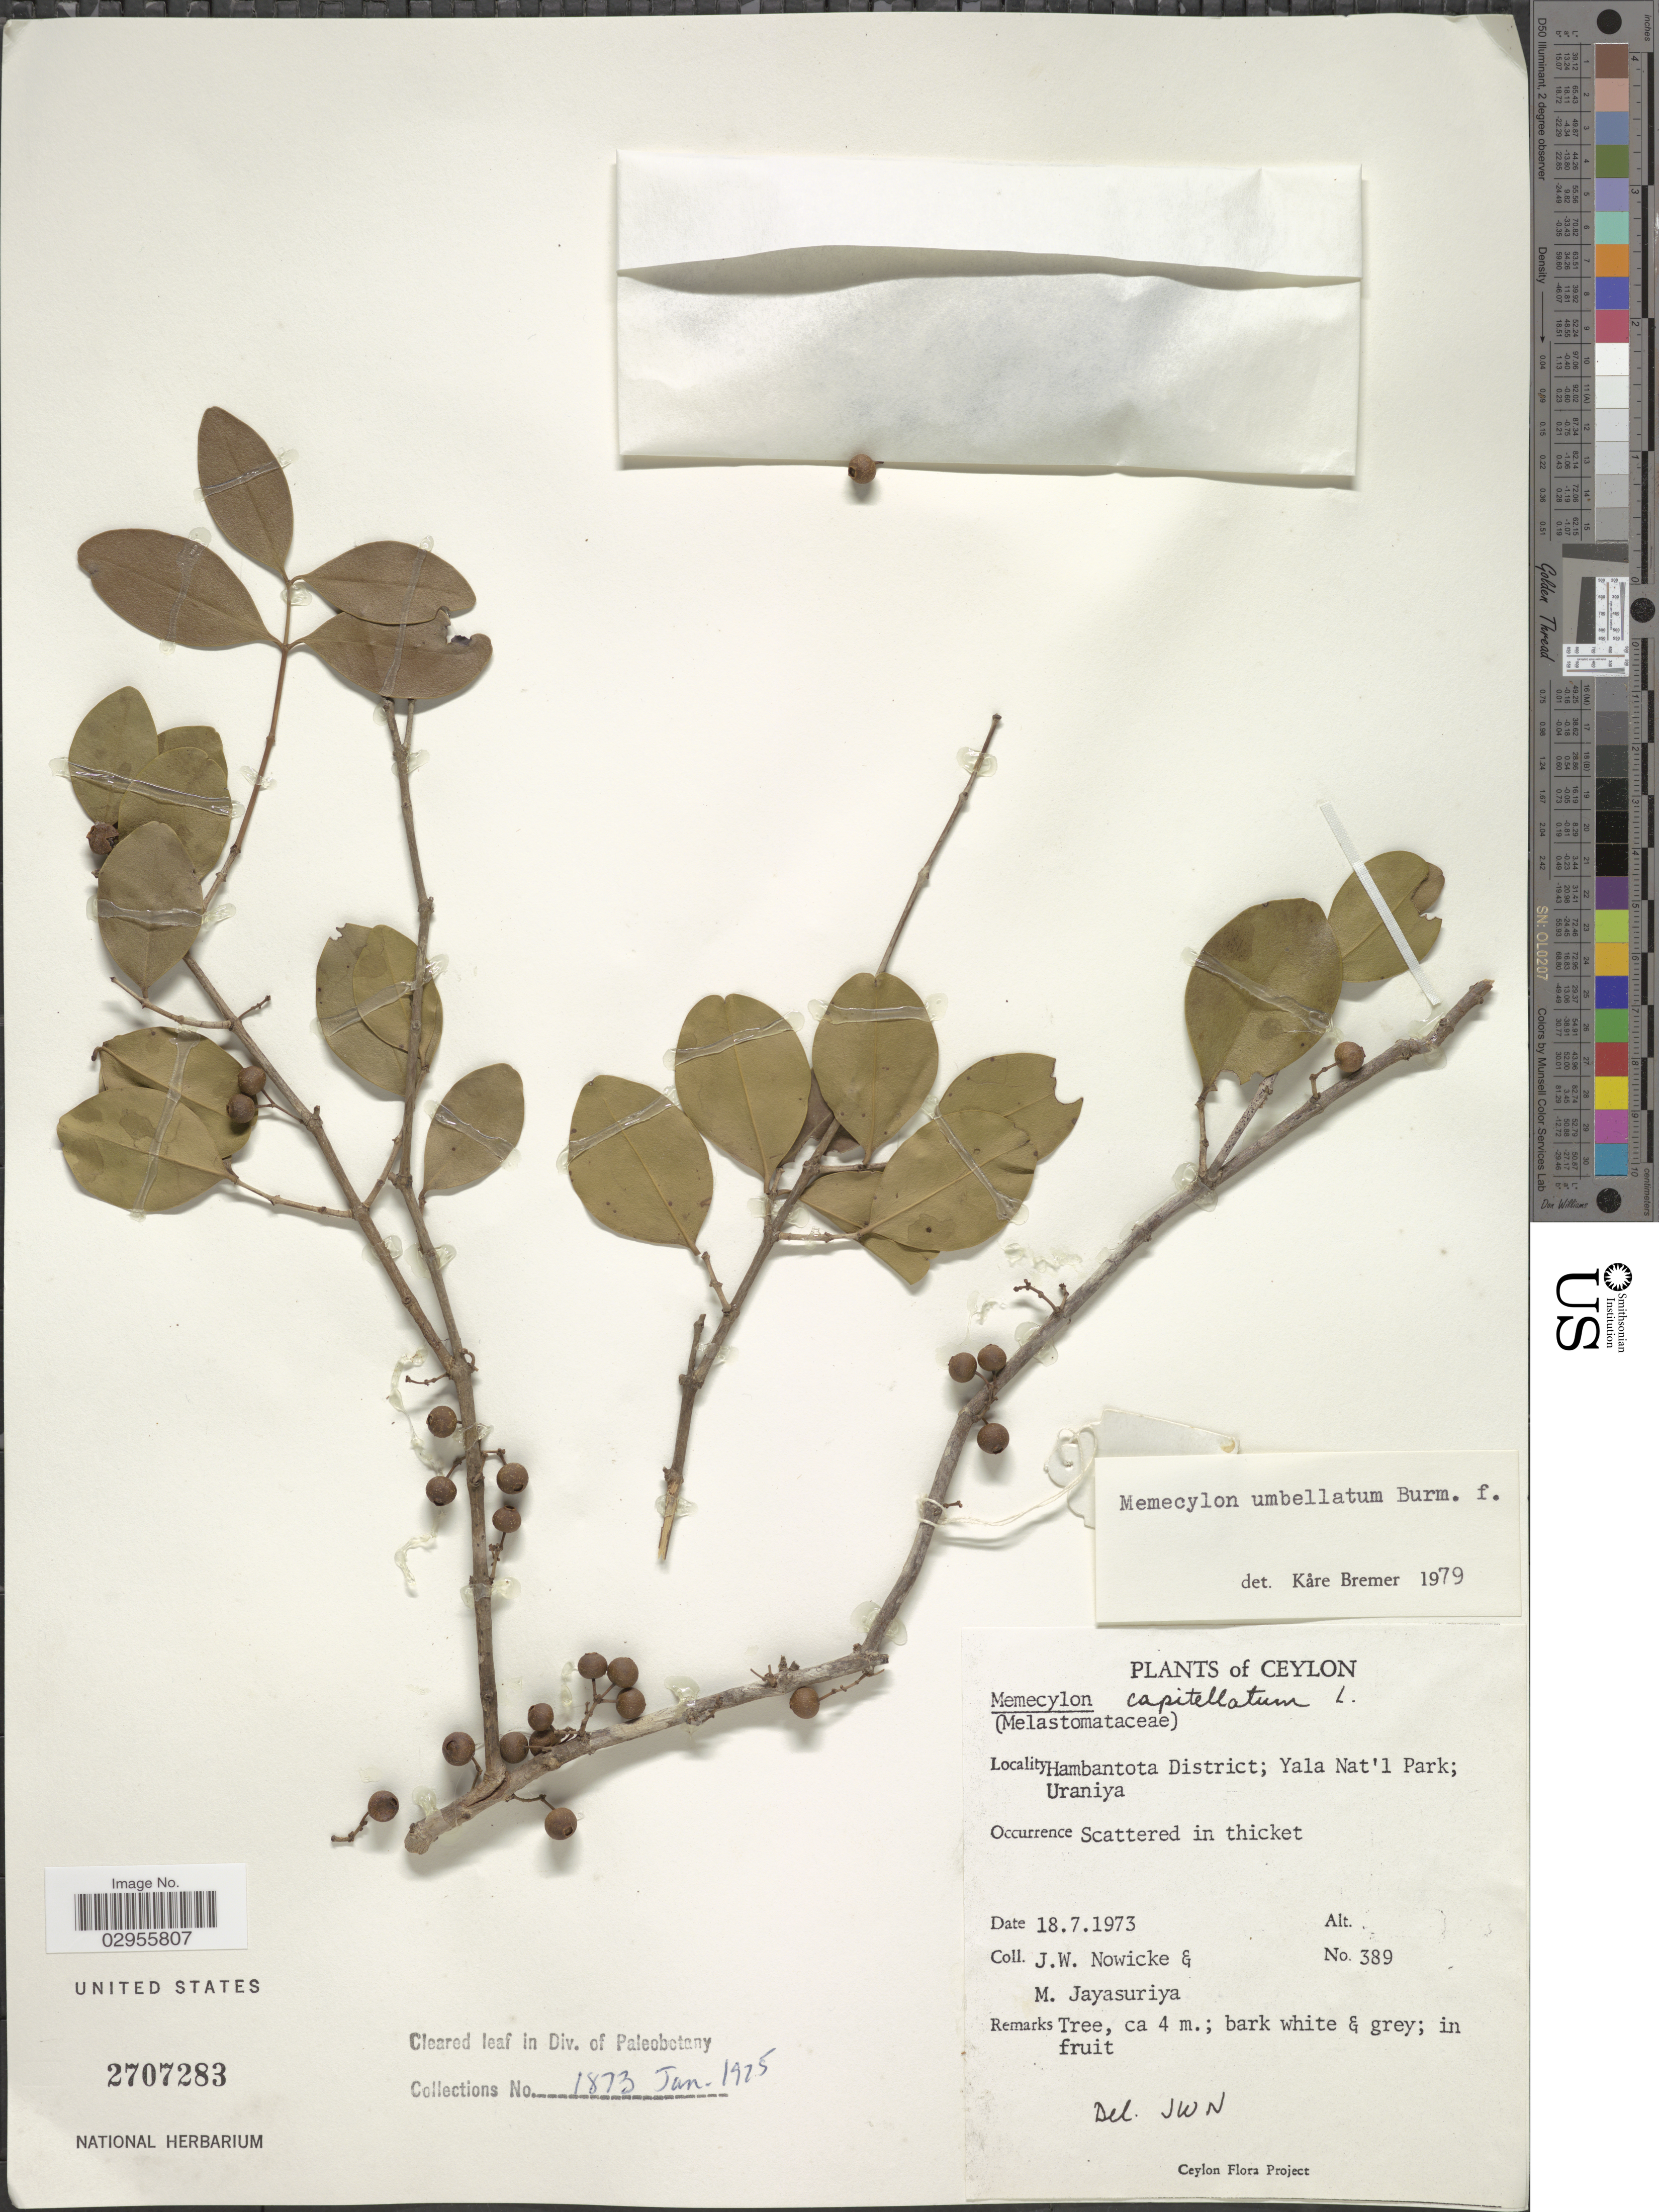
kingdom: Plantae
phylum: Tracheophyta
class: Magnoliopsida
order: Myrtales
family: Melastomataceae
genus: Memecylon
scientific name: Memecylon umbellatum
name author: Burm. f.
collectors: J. W. Nowicke & M. Jayasuriya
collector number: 389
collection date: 1973-07-18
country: Sri Lanka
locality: Ceylon, Hambantota District; Yala Nat'l Park; Uraniya.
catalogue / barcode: US 2707283